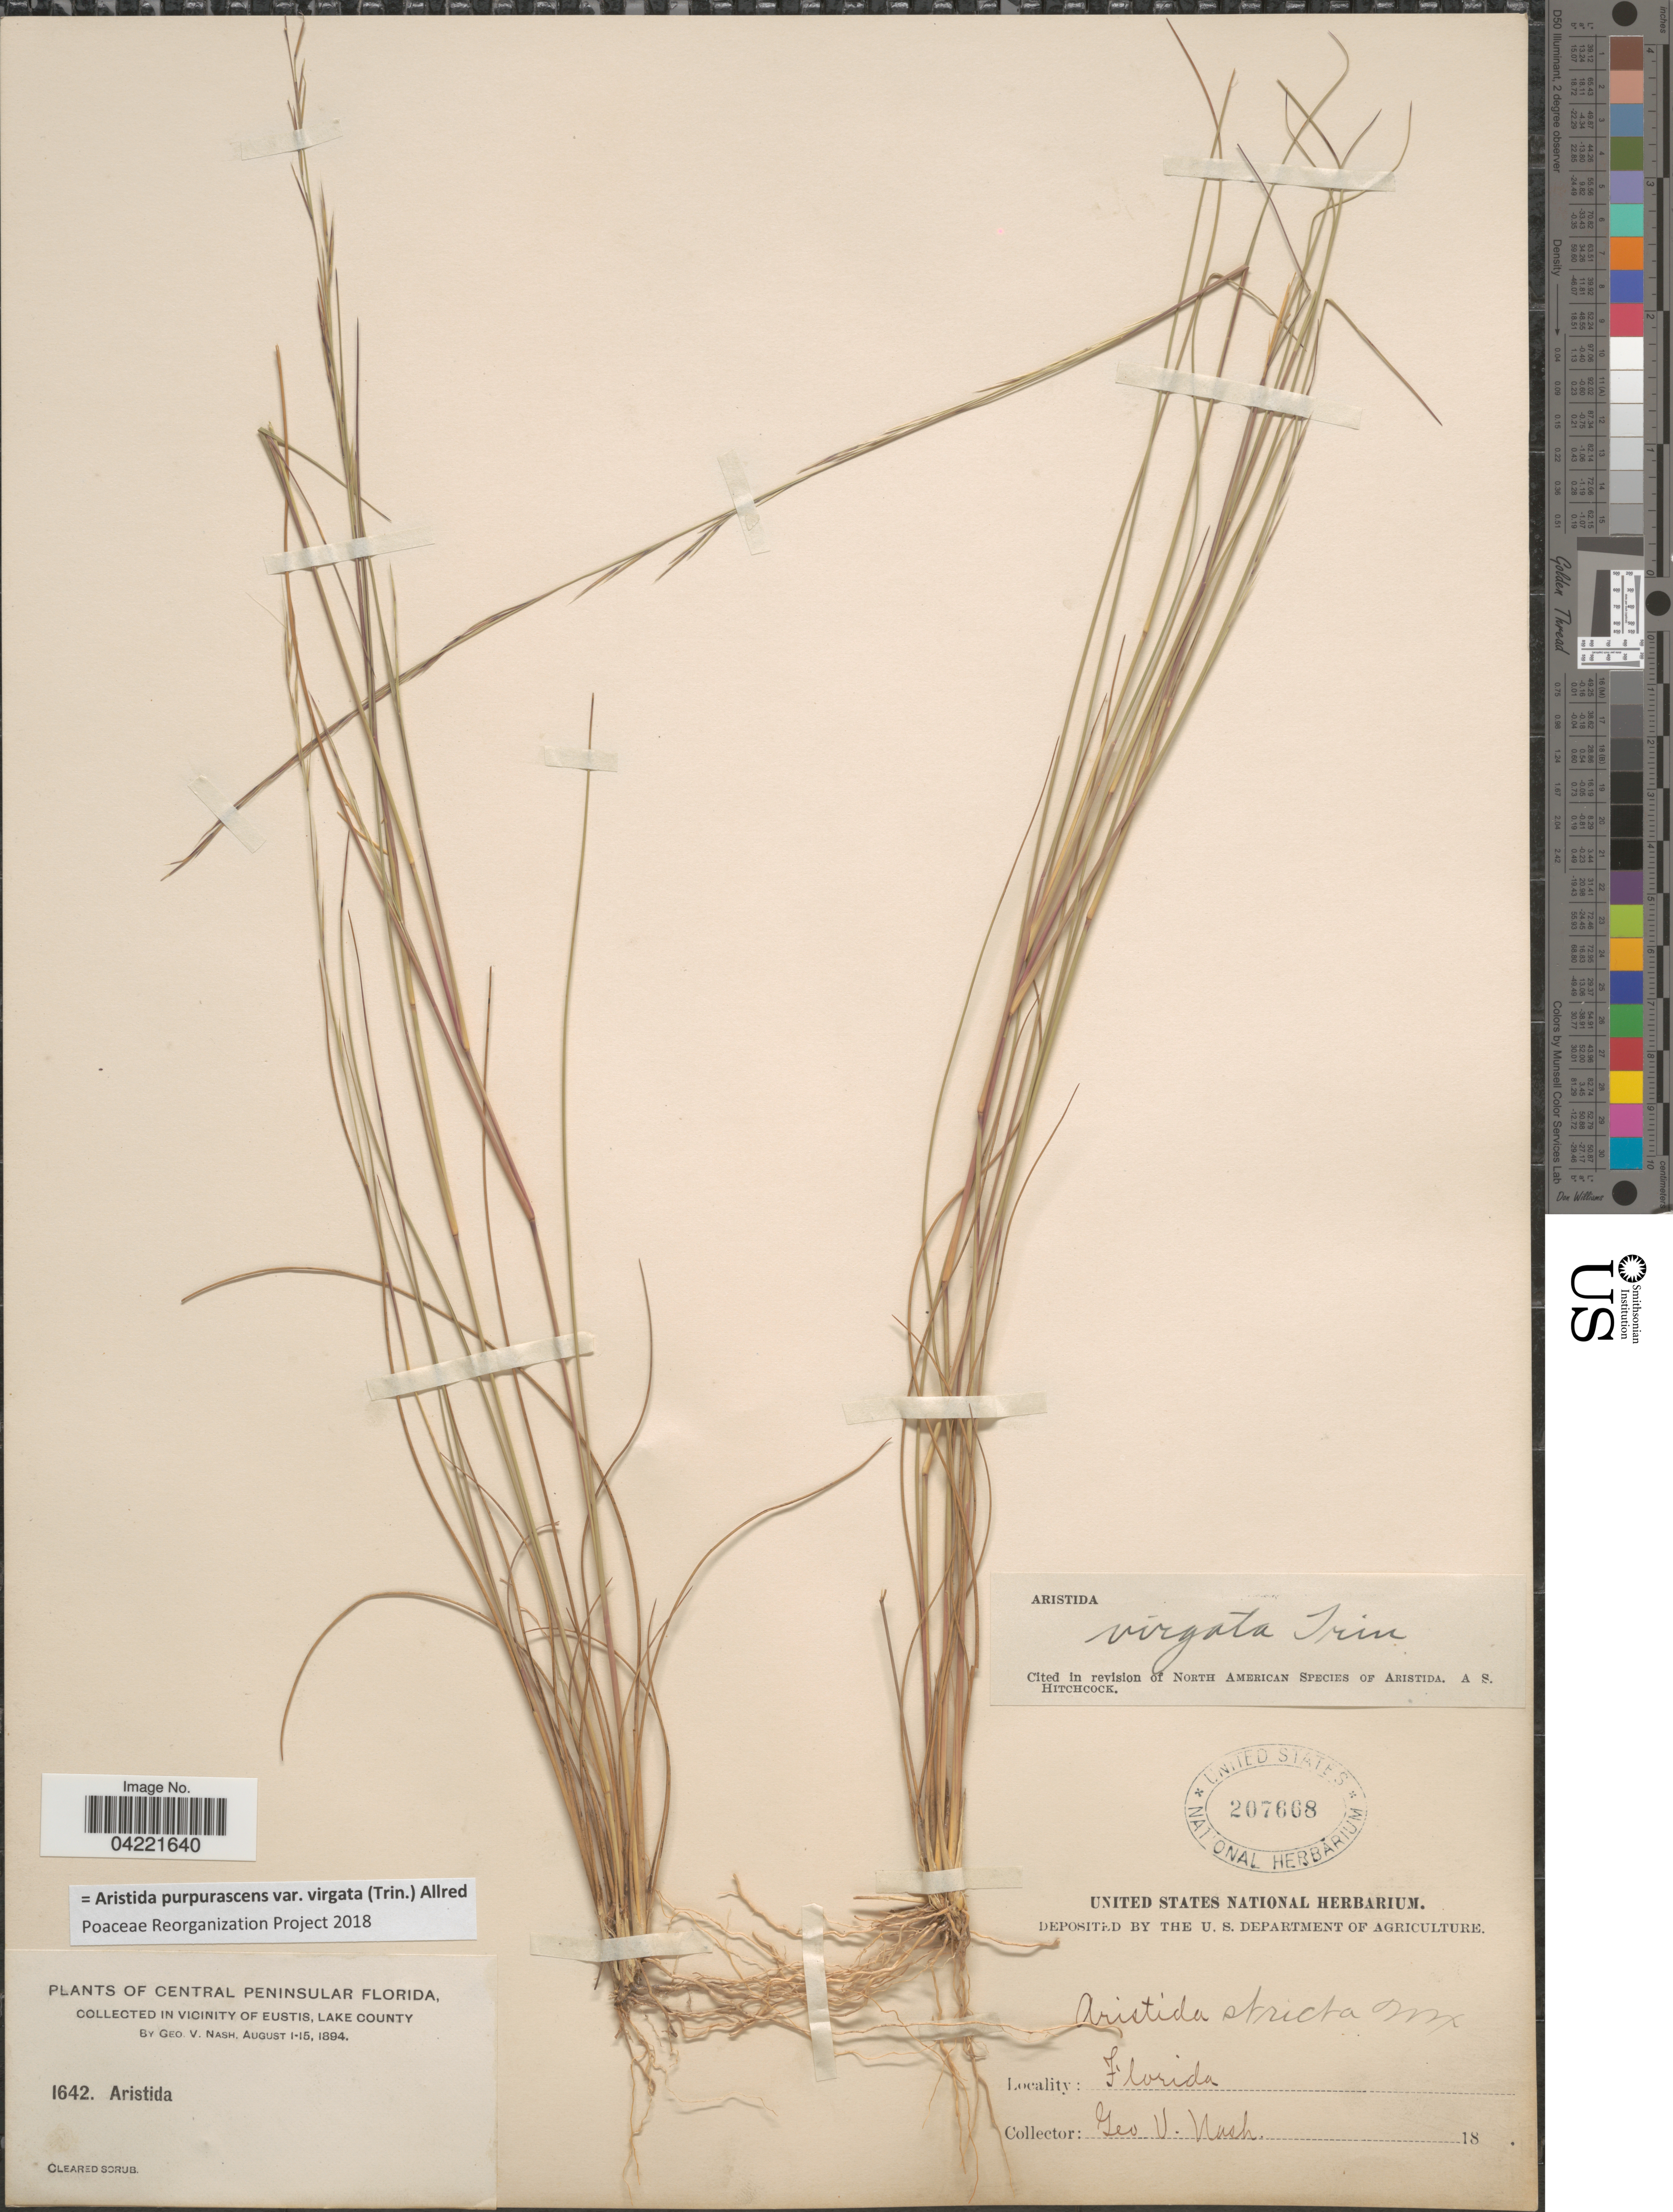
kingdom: Plantae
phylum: Tracheophyta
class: Liliopsida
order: Poales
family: Poaceae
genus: Aristida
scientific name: Aristida purpurascens var. virgata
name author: (Trin.) Allred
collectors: G. V. Nash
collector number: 1642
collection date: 1894-08-01/1894-08-15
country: United States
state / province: Florida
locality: Central Peninsular Florida. In vicinity of Eustis, Lake County.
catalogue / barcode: US 207668